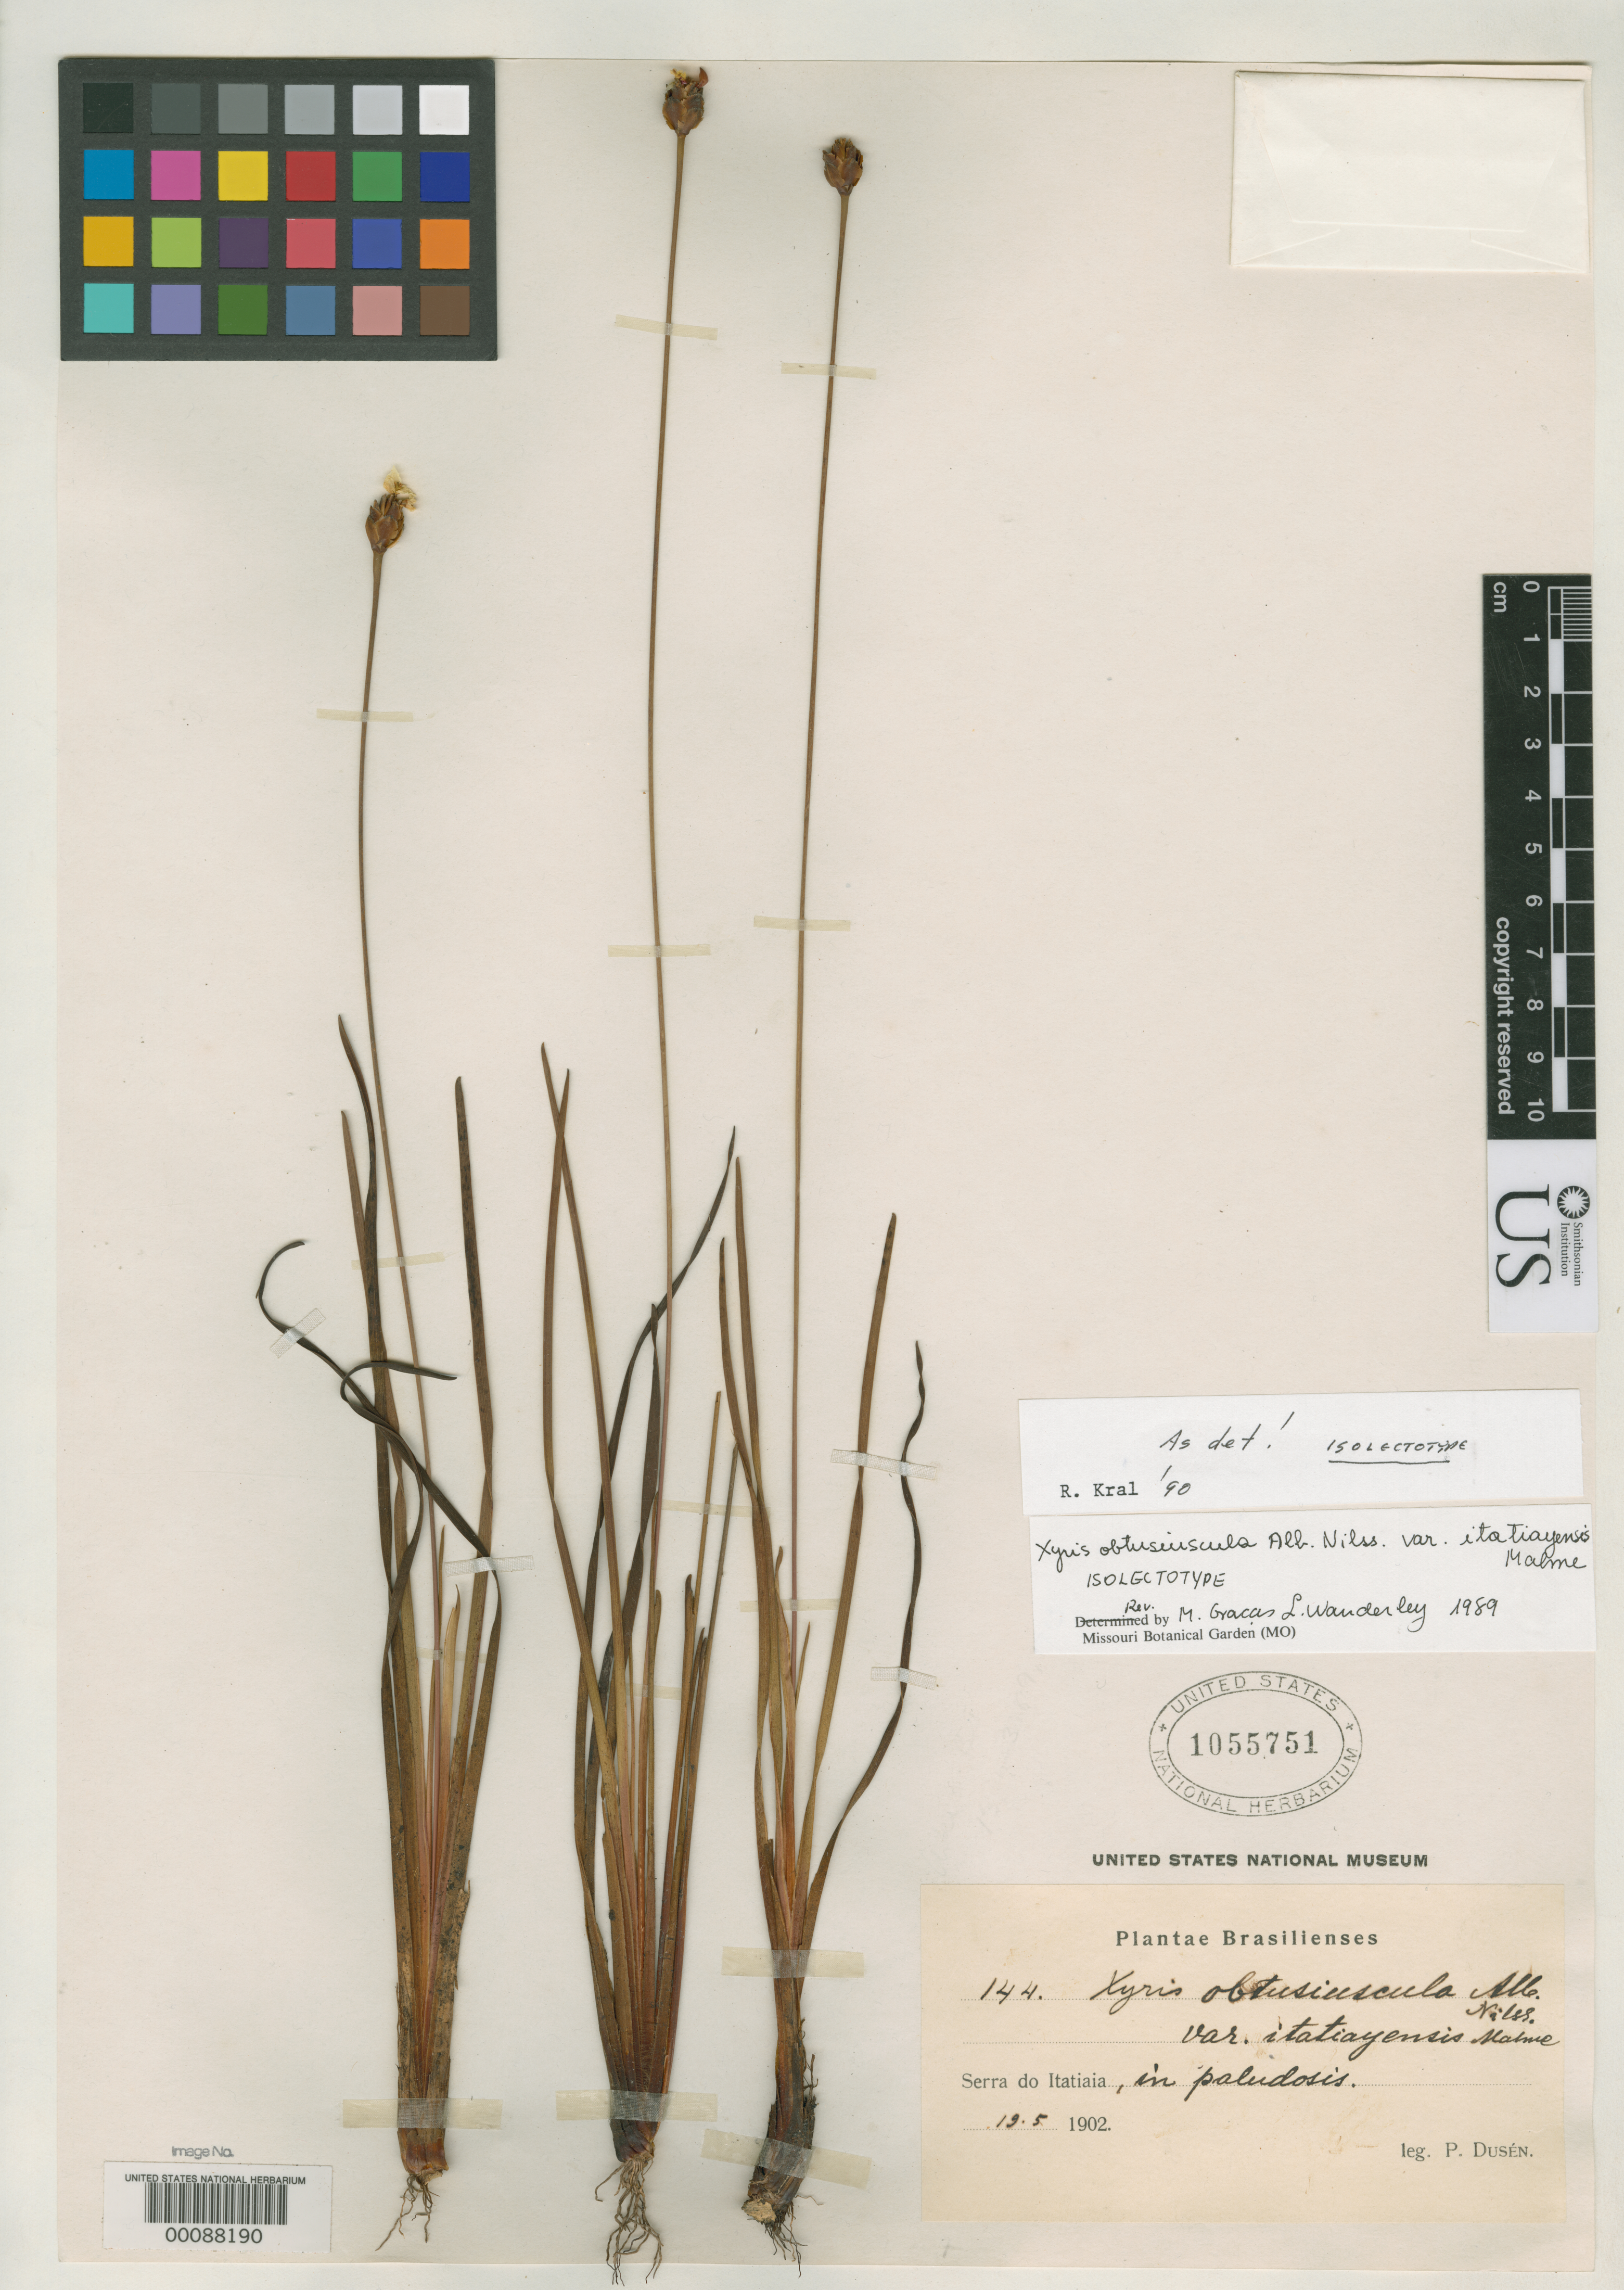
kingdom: Plantae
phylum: Tracheophyta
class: Liliopsida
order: Poales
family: Xyridaceae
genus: Xyris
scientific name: Xyris obtusiuscula var. itatiayensis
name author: Malme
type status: Isosyntype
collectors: P. Dusén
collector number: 144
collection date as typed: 19 May 1902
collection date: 1902-05-19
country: Brazil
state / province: Minas Gerais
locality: Serra do Itatiaia.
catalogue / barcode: US 1055751